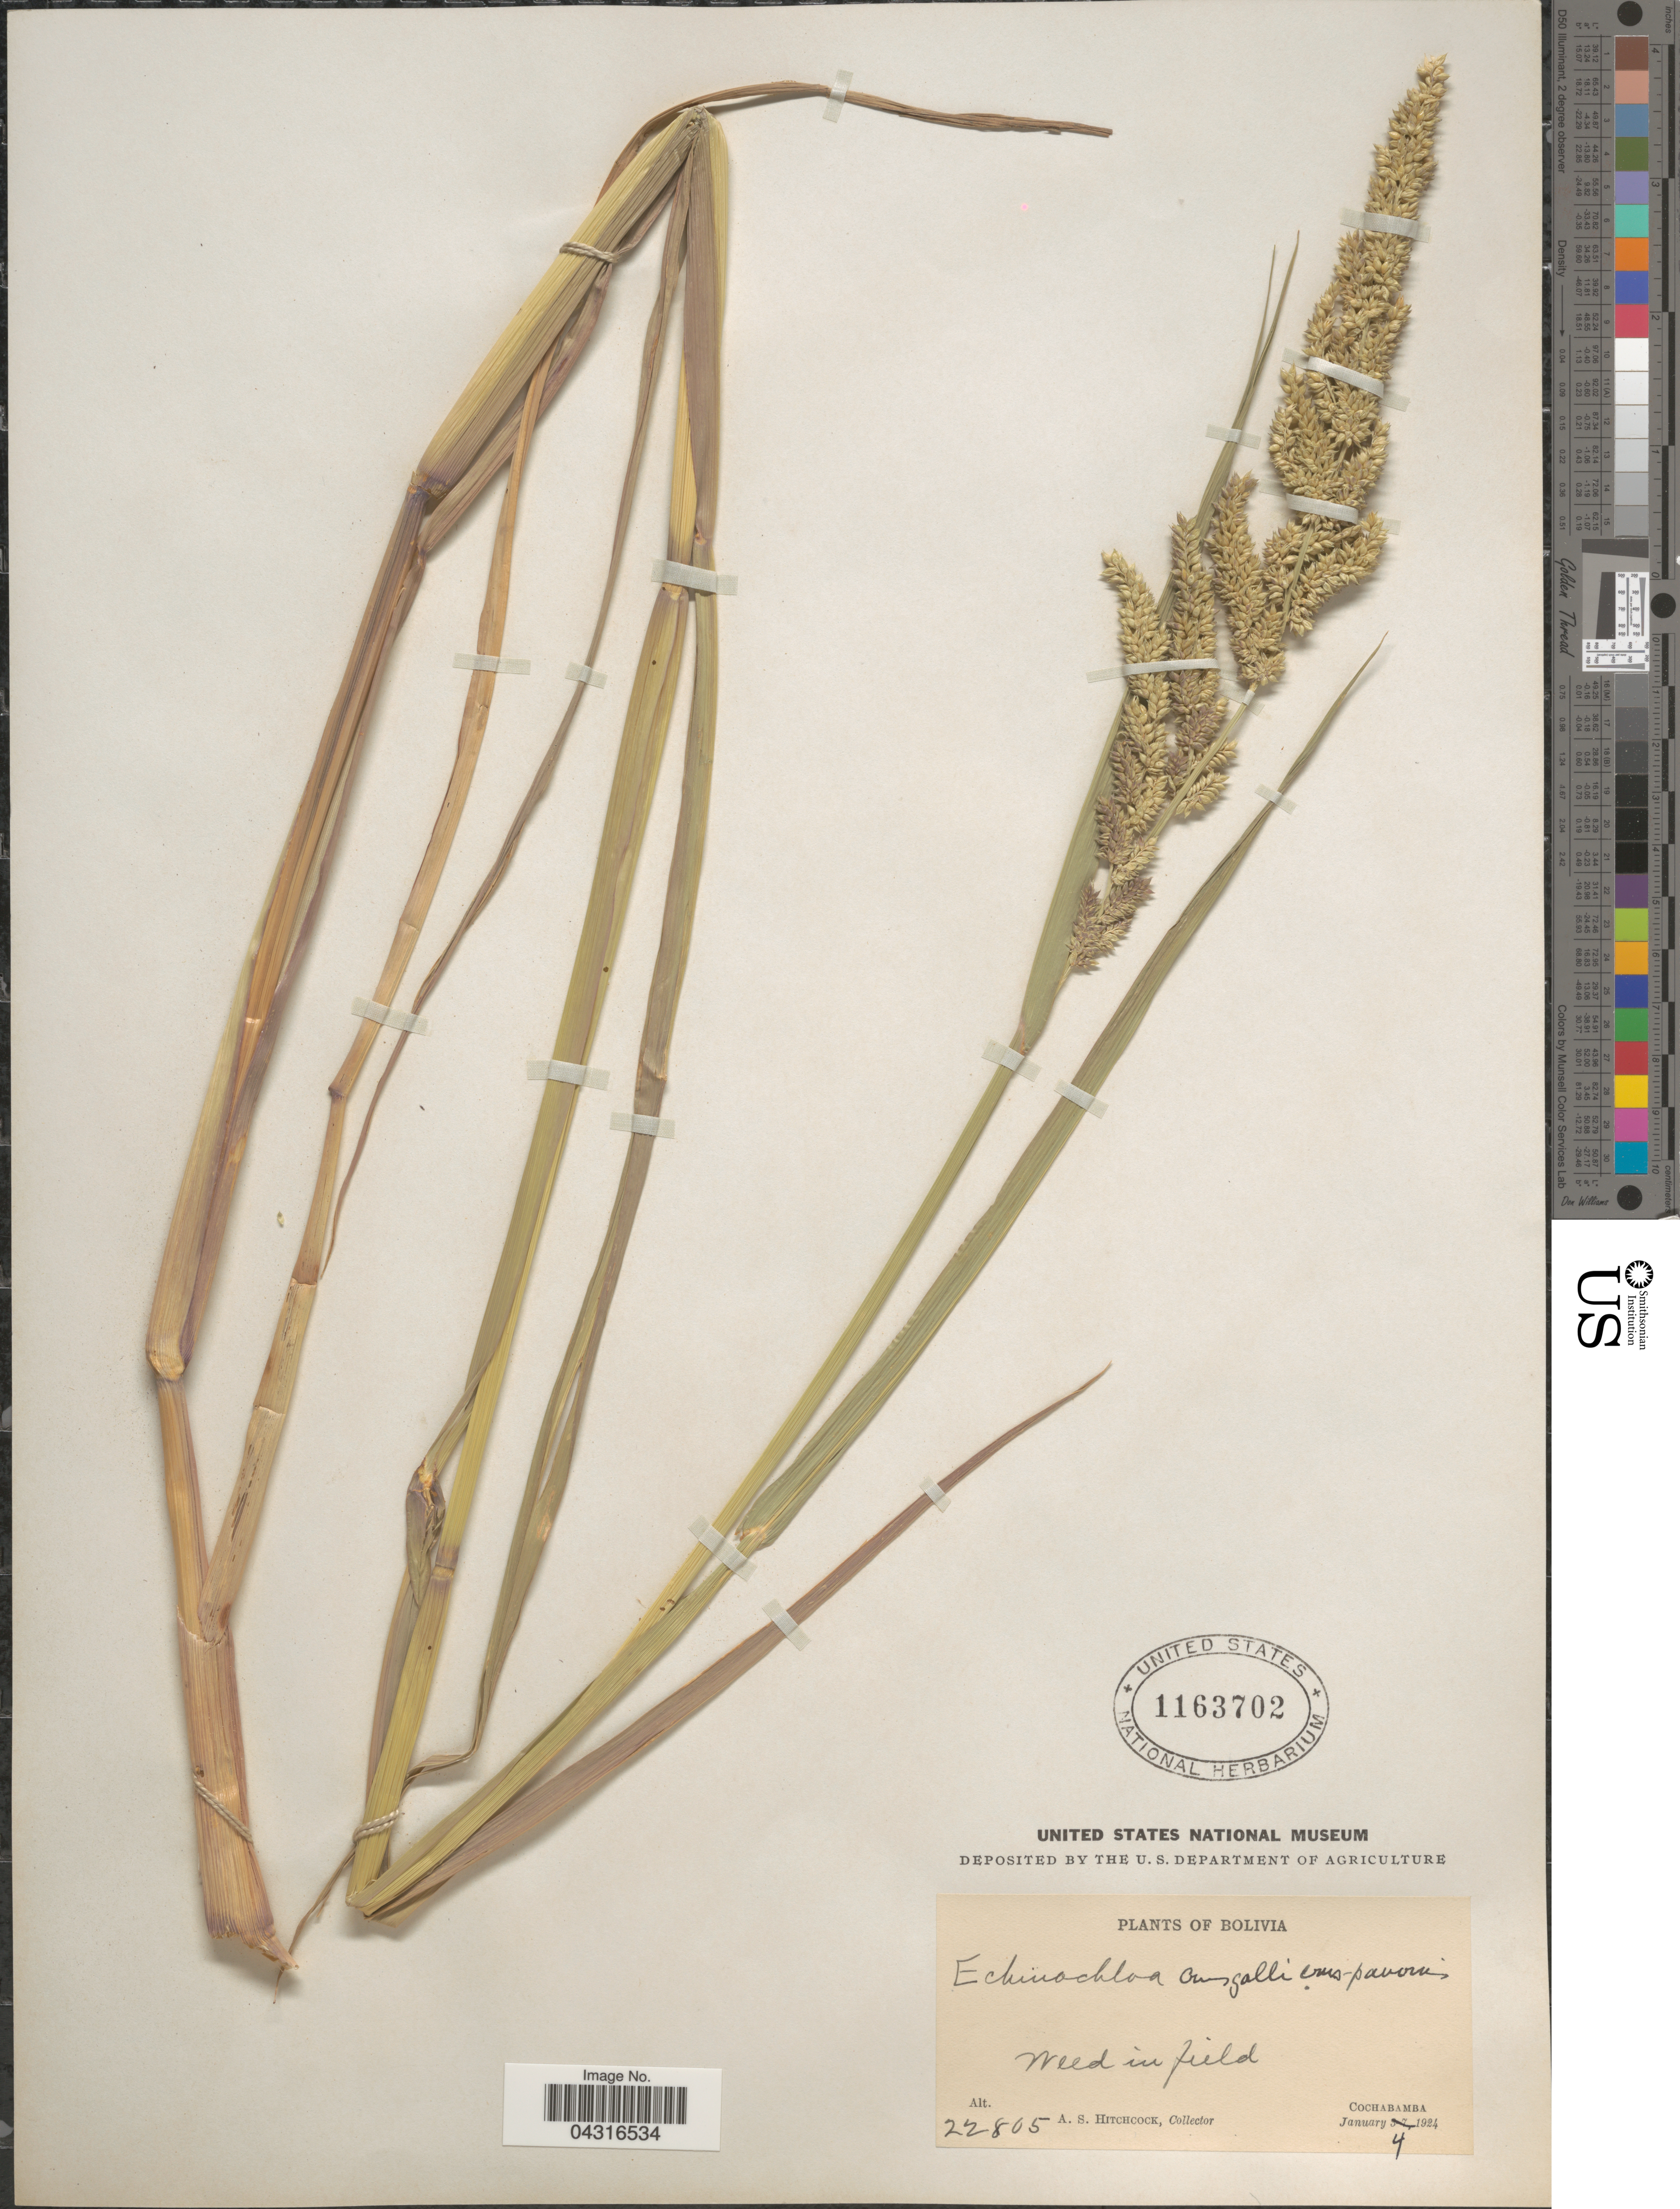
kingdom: Plantae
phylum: Tracheophyta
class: Liliopsida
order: Poales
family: Poaceae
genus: Echinochloa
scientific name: Echinochloa crus-pavonis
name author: (Kunth) Schult.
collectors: A. S. Hitchcock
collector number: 22805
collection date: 1924-01-04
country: Bolivia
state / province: Cochabamba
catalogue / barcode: US 1163702